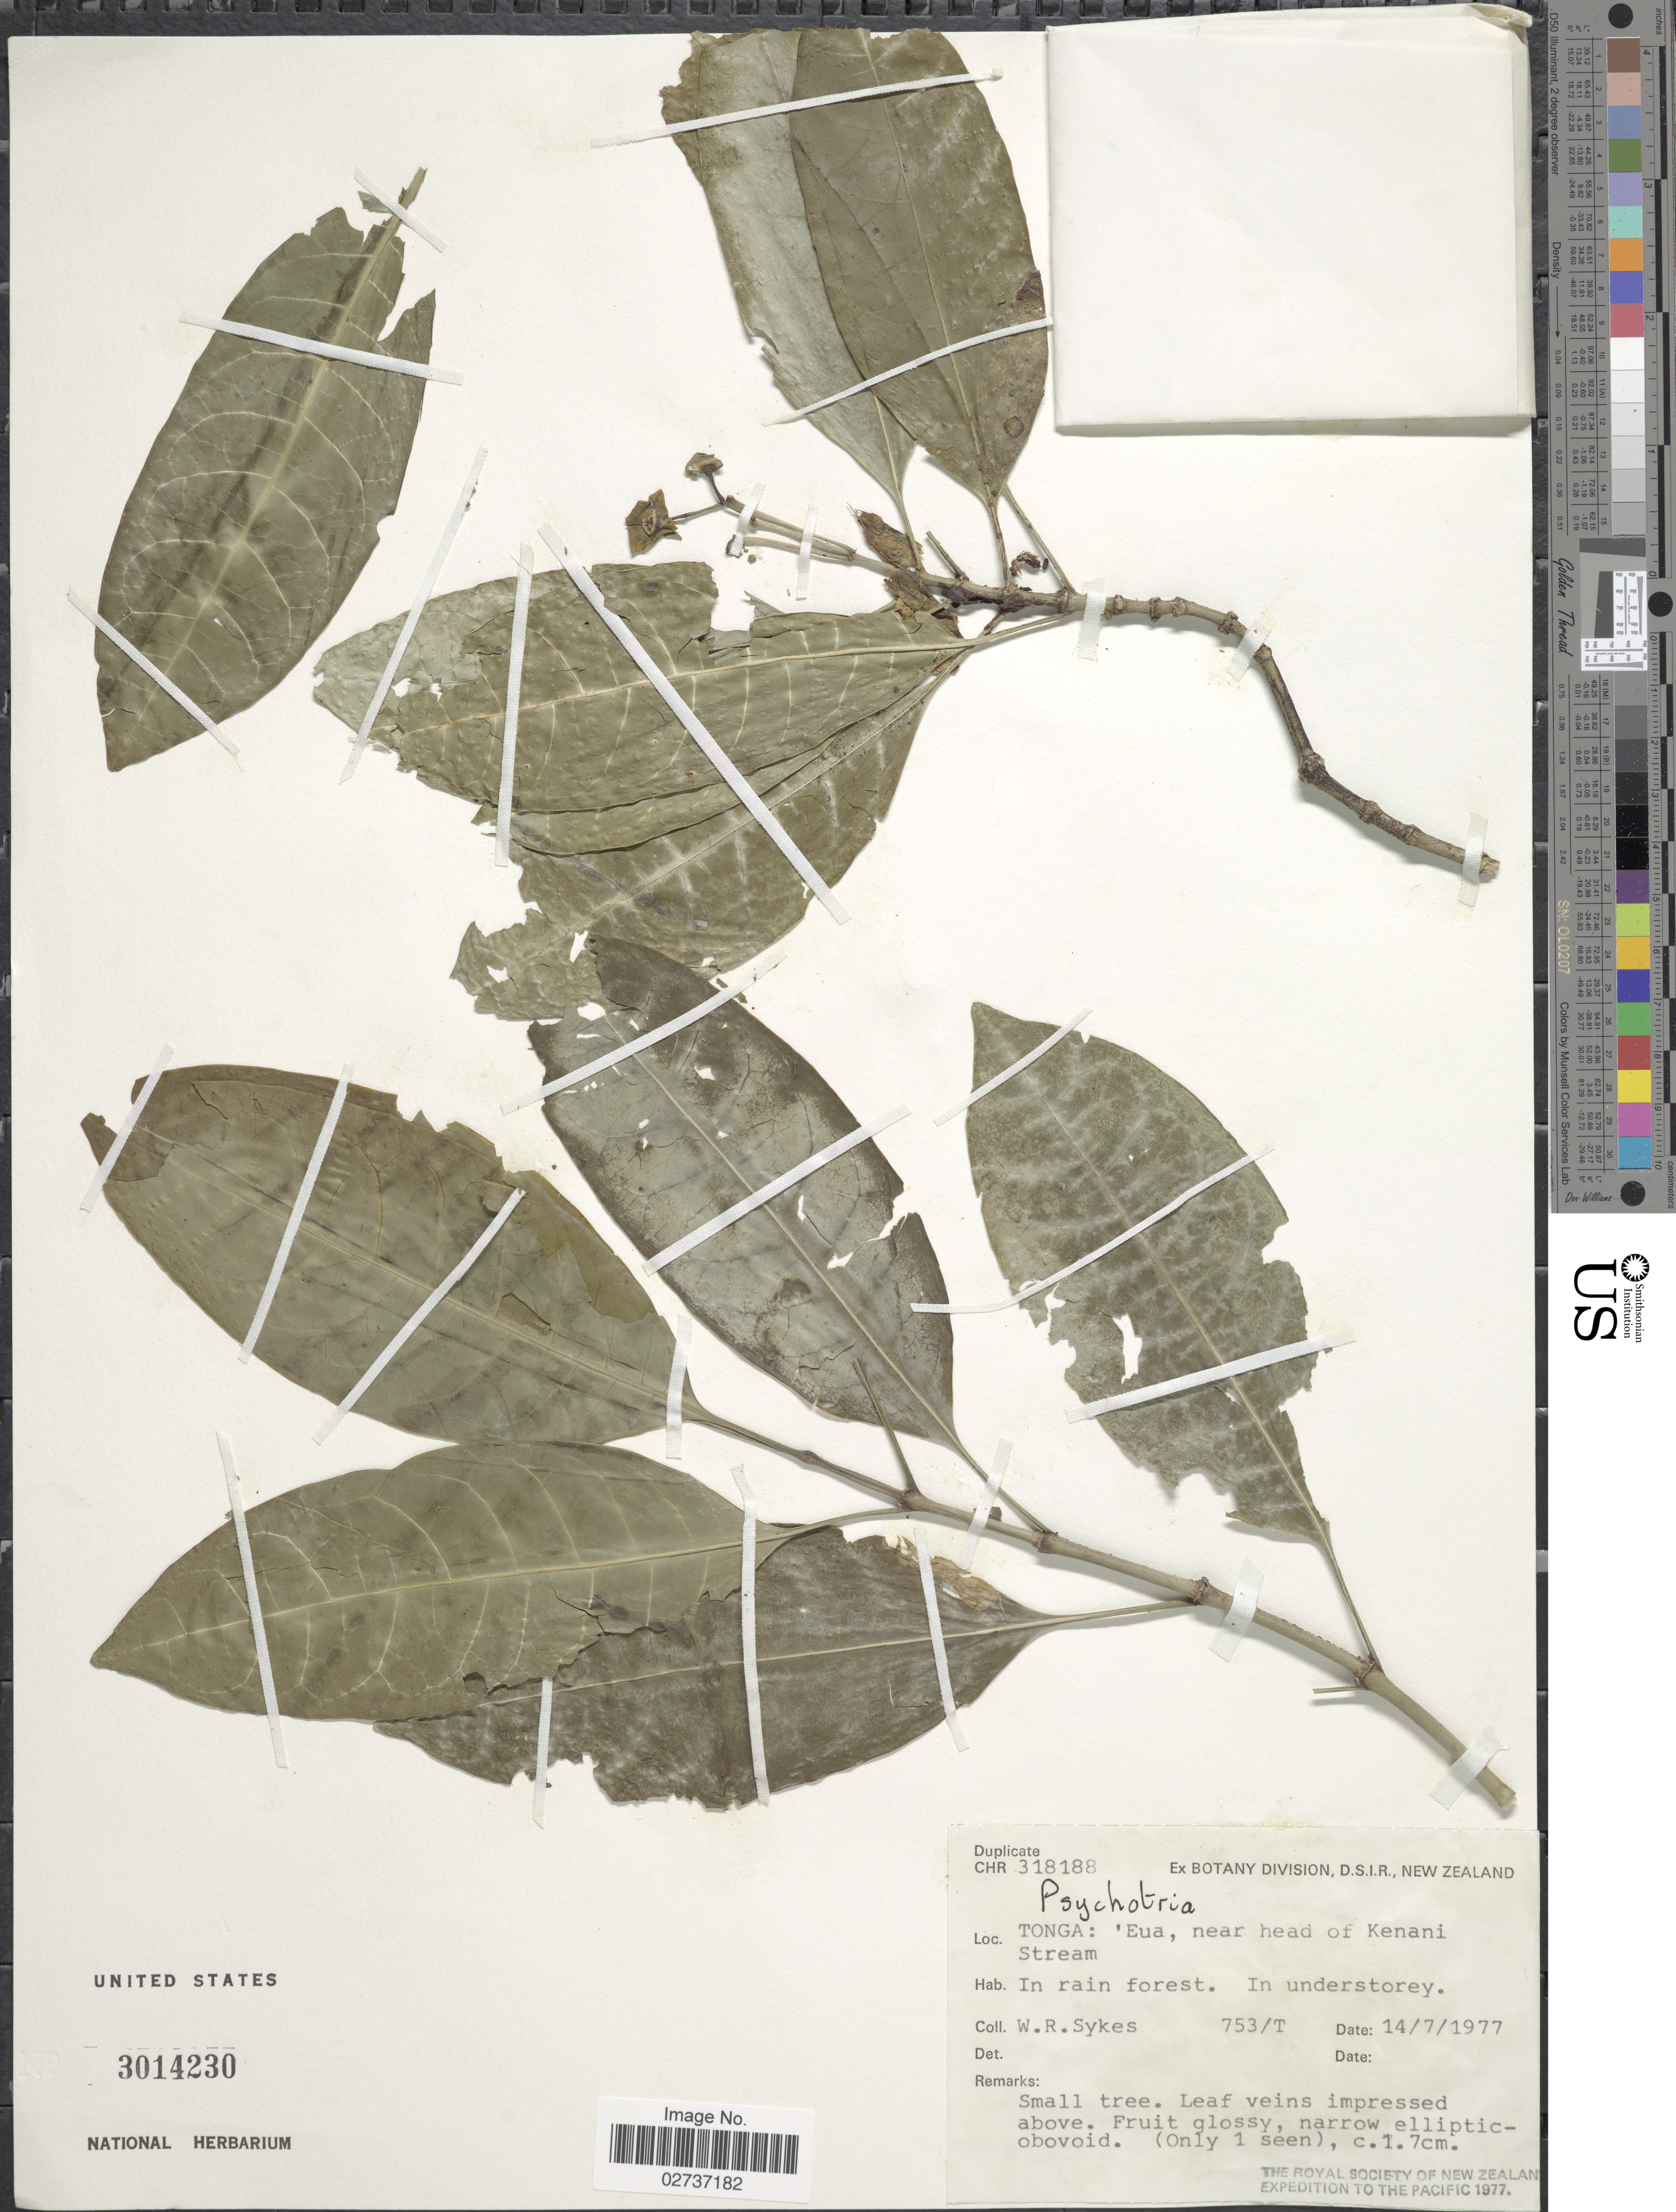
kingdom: Plantae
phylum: Tracheophyta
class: Magnoliopsida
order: Gentianales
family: Rubiaceae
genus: Psychotria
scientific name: Psychotria sp.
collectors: W. R. Sykes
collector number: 753/T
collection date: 1977-07-14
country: Tonga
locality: Eua, near head of Kenani Stream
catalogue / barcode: US 3014230